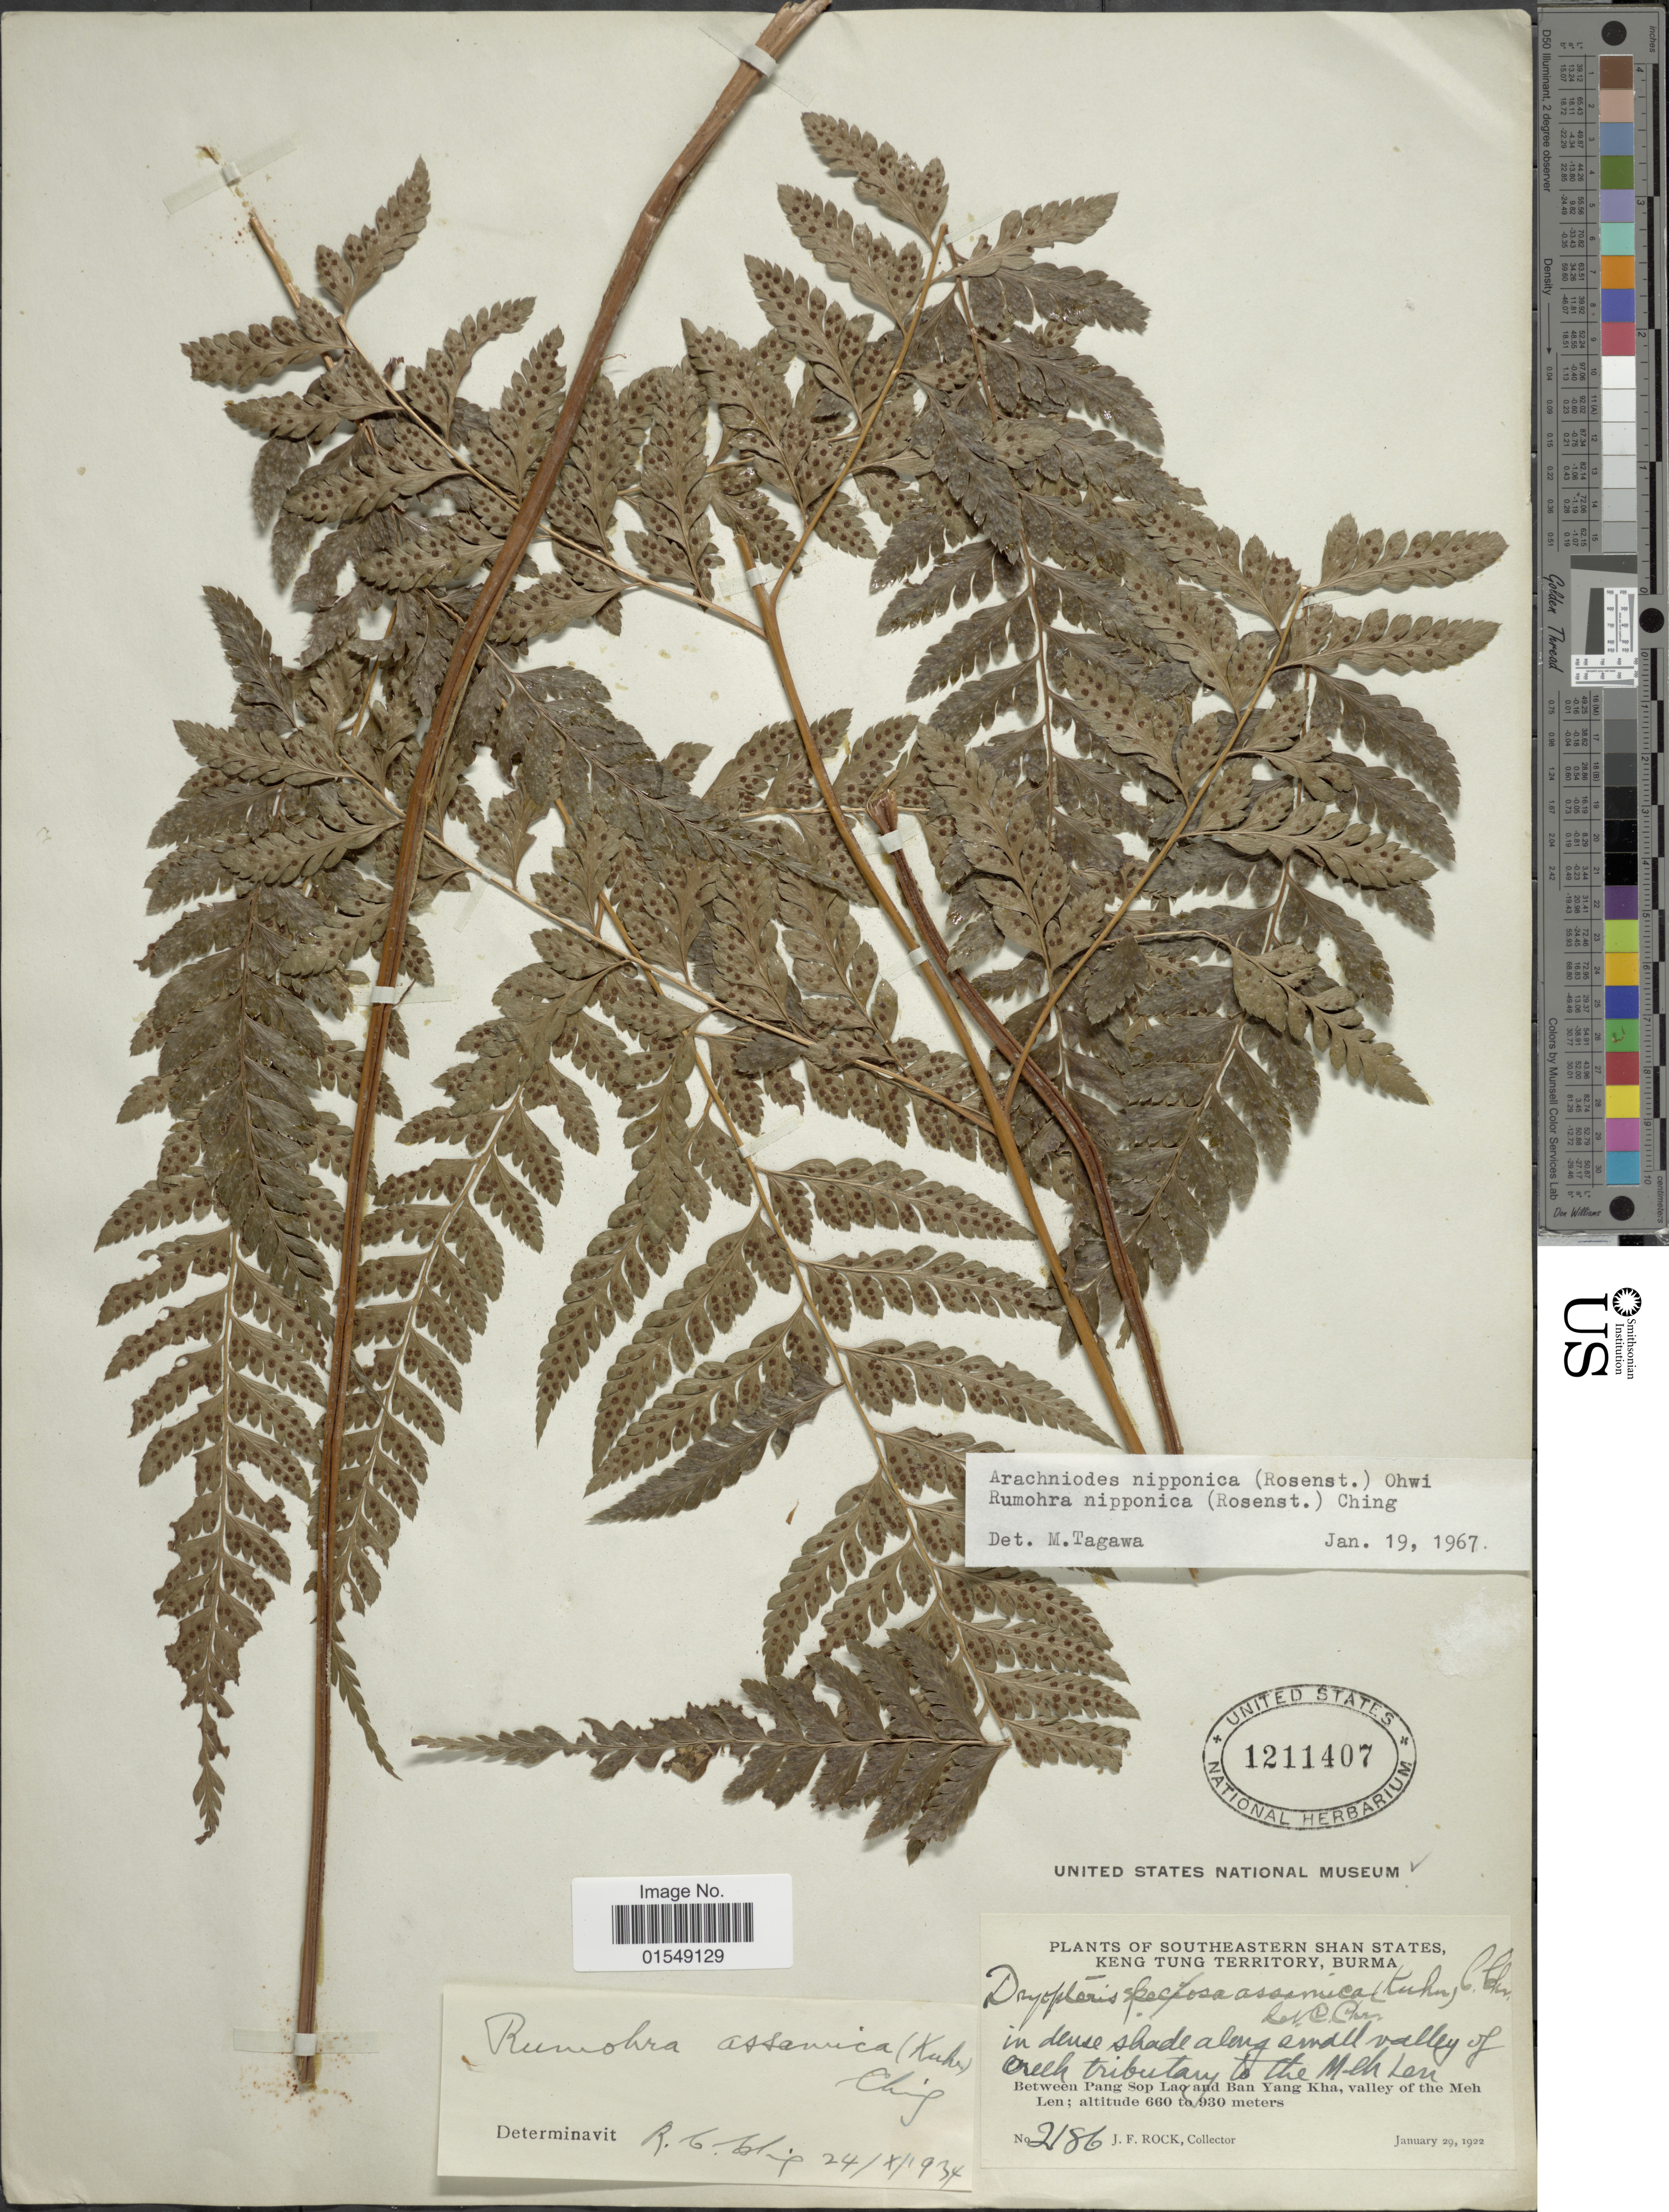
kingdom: Plantae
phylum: Tracheophyta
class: Polypodiopsida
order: Polypodiales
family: Dryopteridaceae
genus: Arachniodes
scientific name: Arachniodes nipponica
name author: (Rosenst.) Ohwi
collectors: J. Rock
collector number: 2186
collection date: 1922-01-29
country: Myanmar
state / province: Shan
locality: Southeastern Shan States, Ken Tung Territory, Burma, along small valley of Creek tributay to the Meh Len, between Pang Sop Lao and Ban Yang Kha, valley of the Meh Len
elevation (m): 660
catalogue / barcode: US 1211407